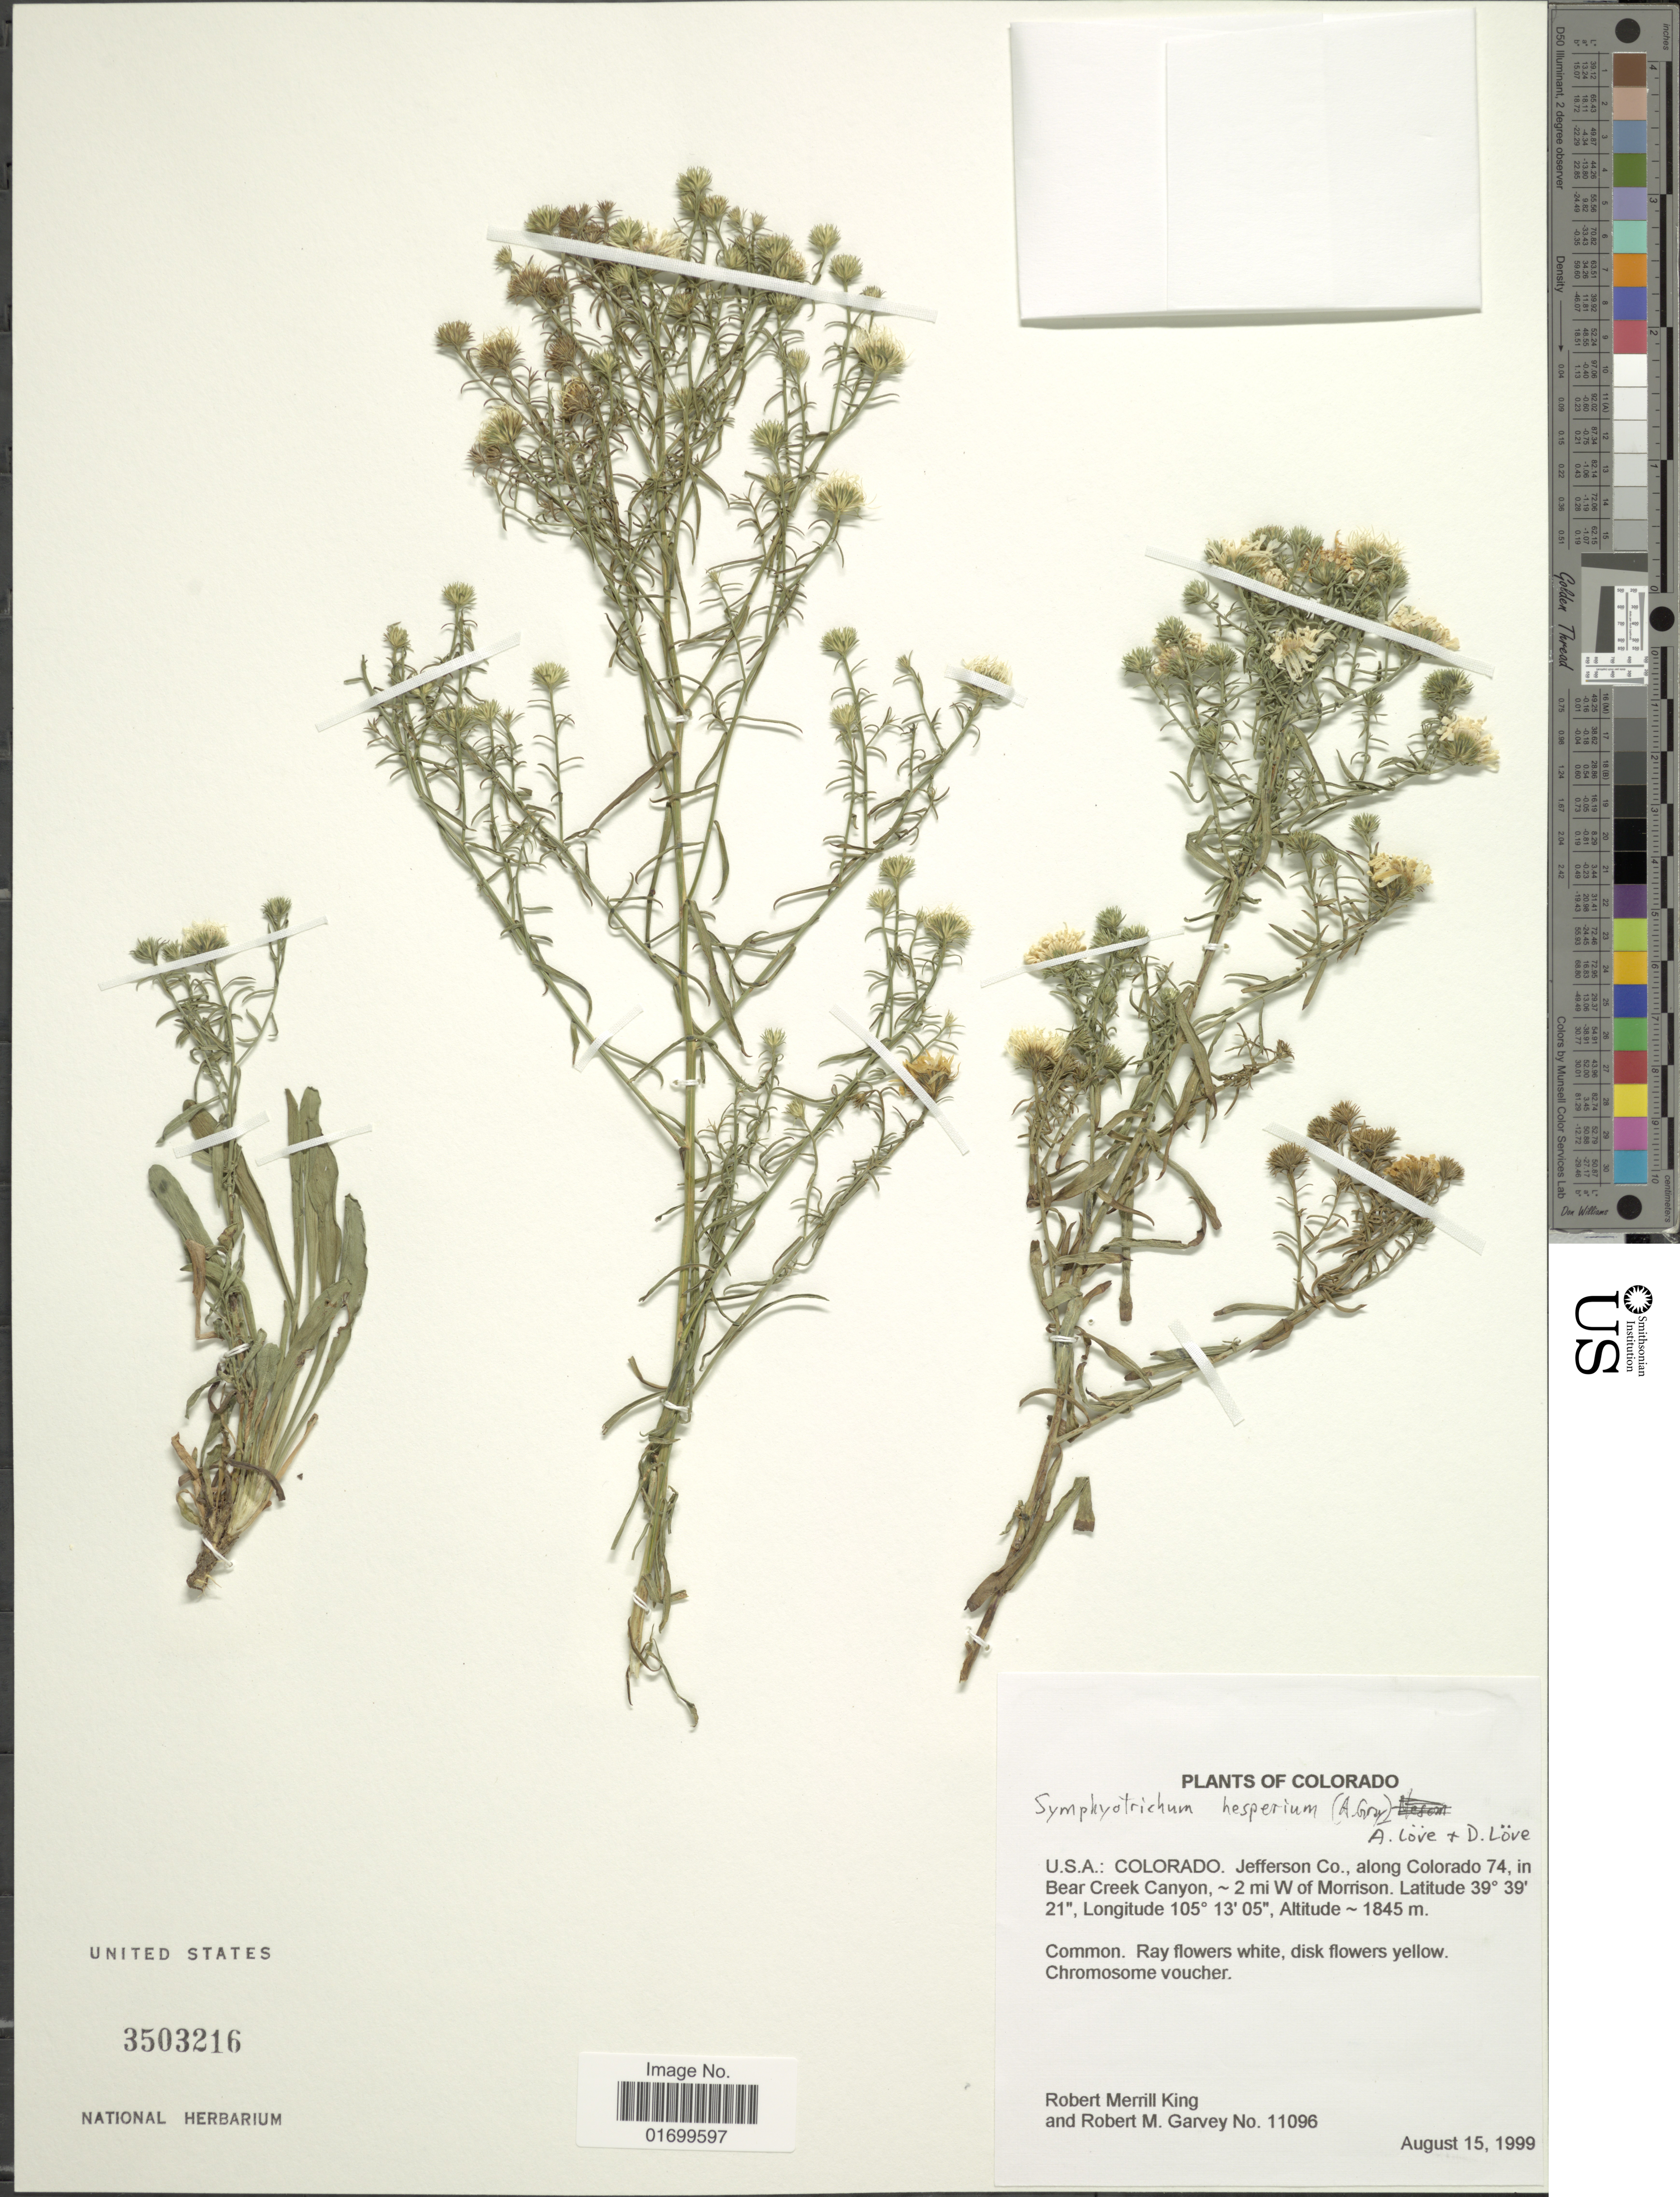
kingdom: Plantae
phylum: Tracheophyta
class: Magnoliopsida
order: Asterales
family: Asteraceae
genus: Symphyotrichum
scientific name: Symphyotrichum hesperium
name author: (A. Gray) Á. Löve & D. Löve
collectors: R. M. King & R. Garvey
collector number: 11096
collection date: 1999-08-15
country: United States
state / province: Colorado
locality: Jefferson Co., along Colorado 74, in Bear Creek Canyon, 2 mi W of Morrison.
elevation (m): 1845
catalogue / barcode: US 3503216